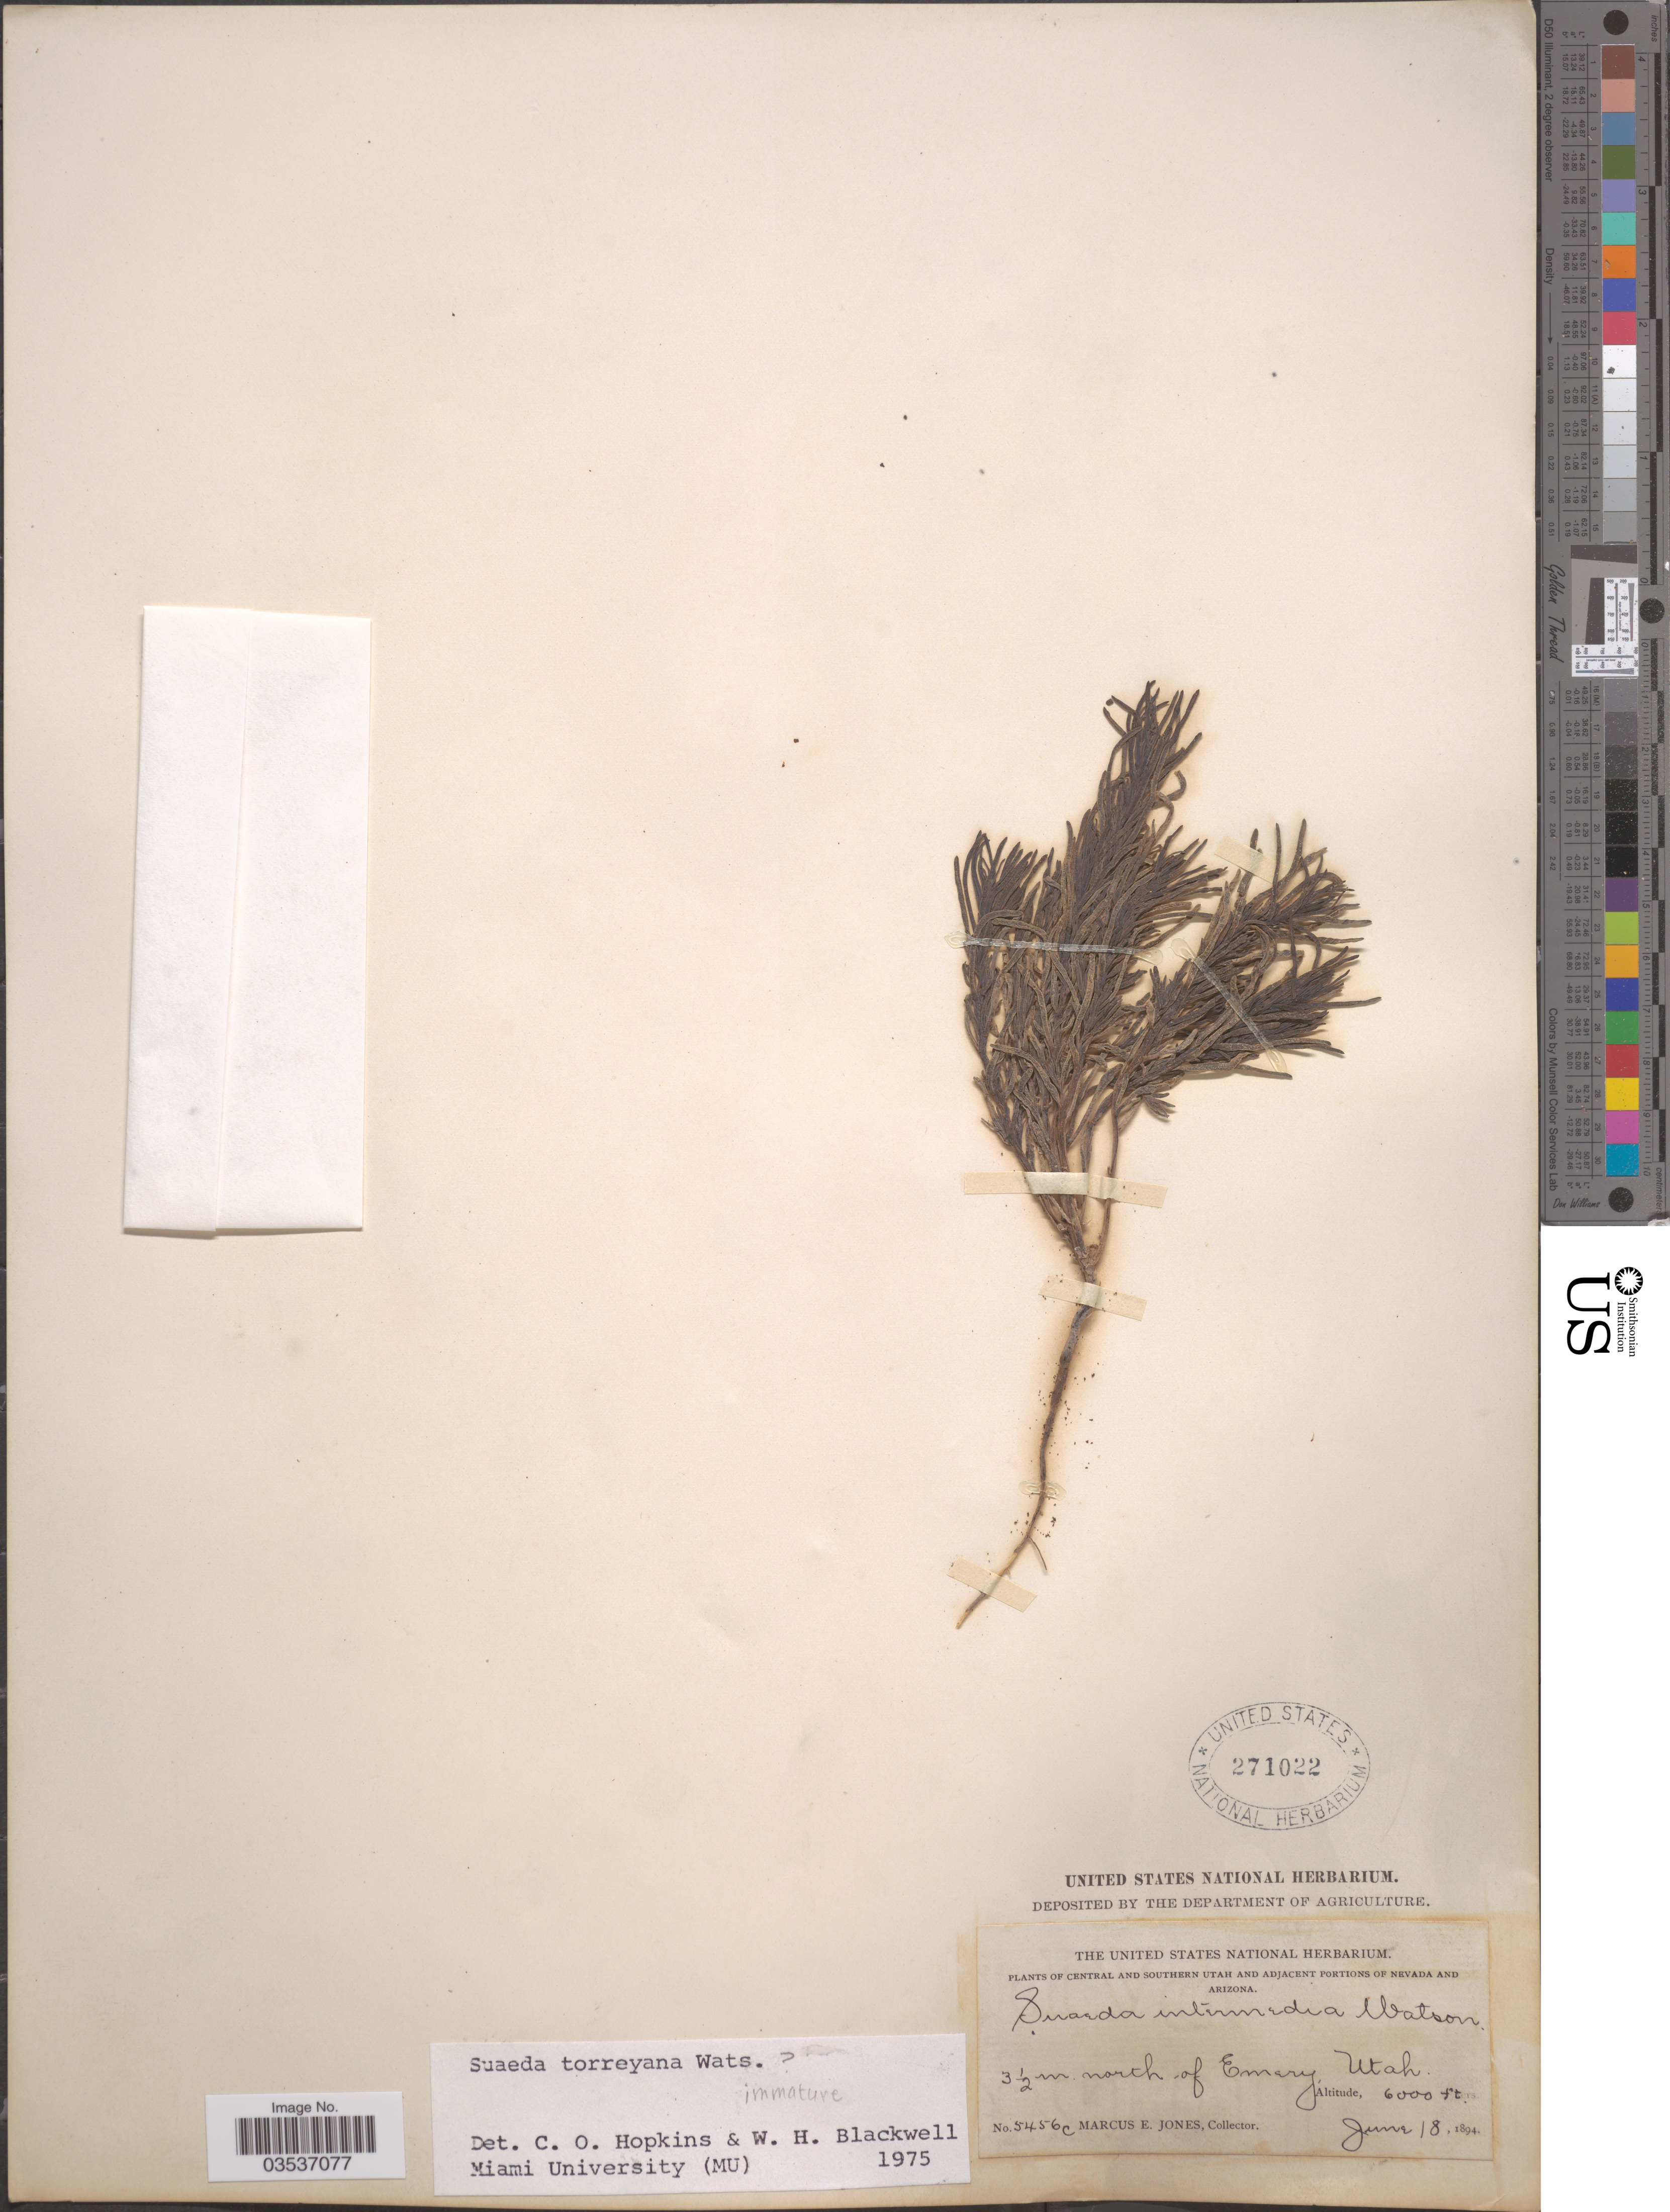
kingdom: Plantae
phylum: Tracheophyta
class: Magnoliopsida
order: Caryophyllales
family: Amaranthaceae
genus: Suaeda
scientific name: Suaeda torreyana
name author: S. Watson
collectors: M. E. Jones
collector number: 5456c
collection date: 1894-06-18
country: United States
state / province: Utah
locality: Central and southern Utah. 3½ m. north of Emery.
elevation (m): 1829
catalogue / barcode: US 271022